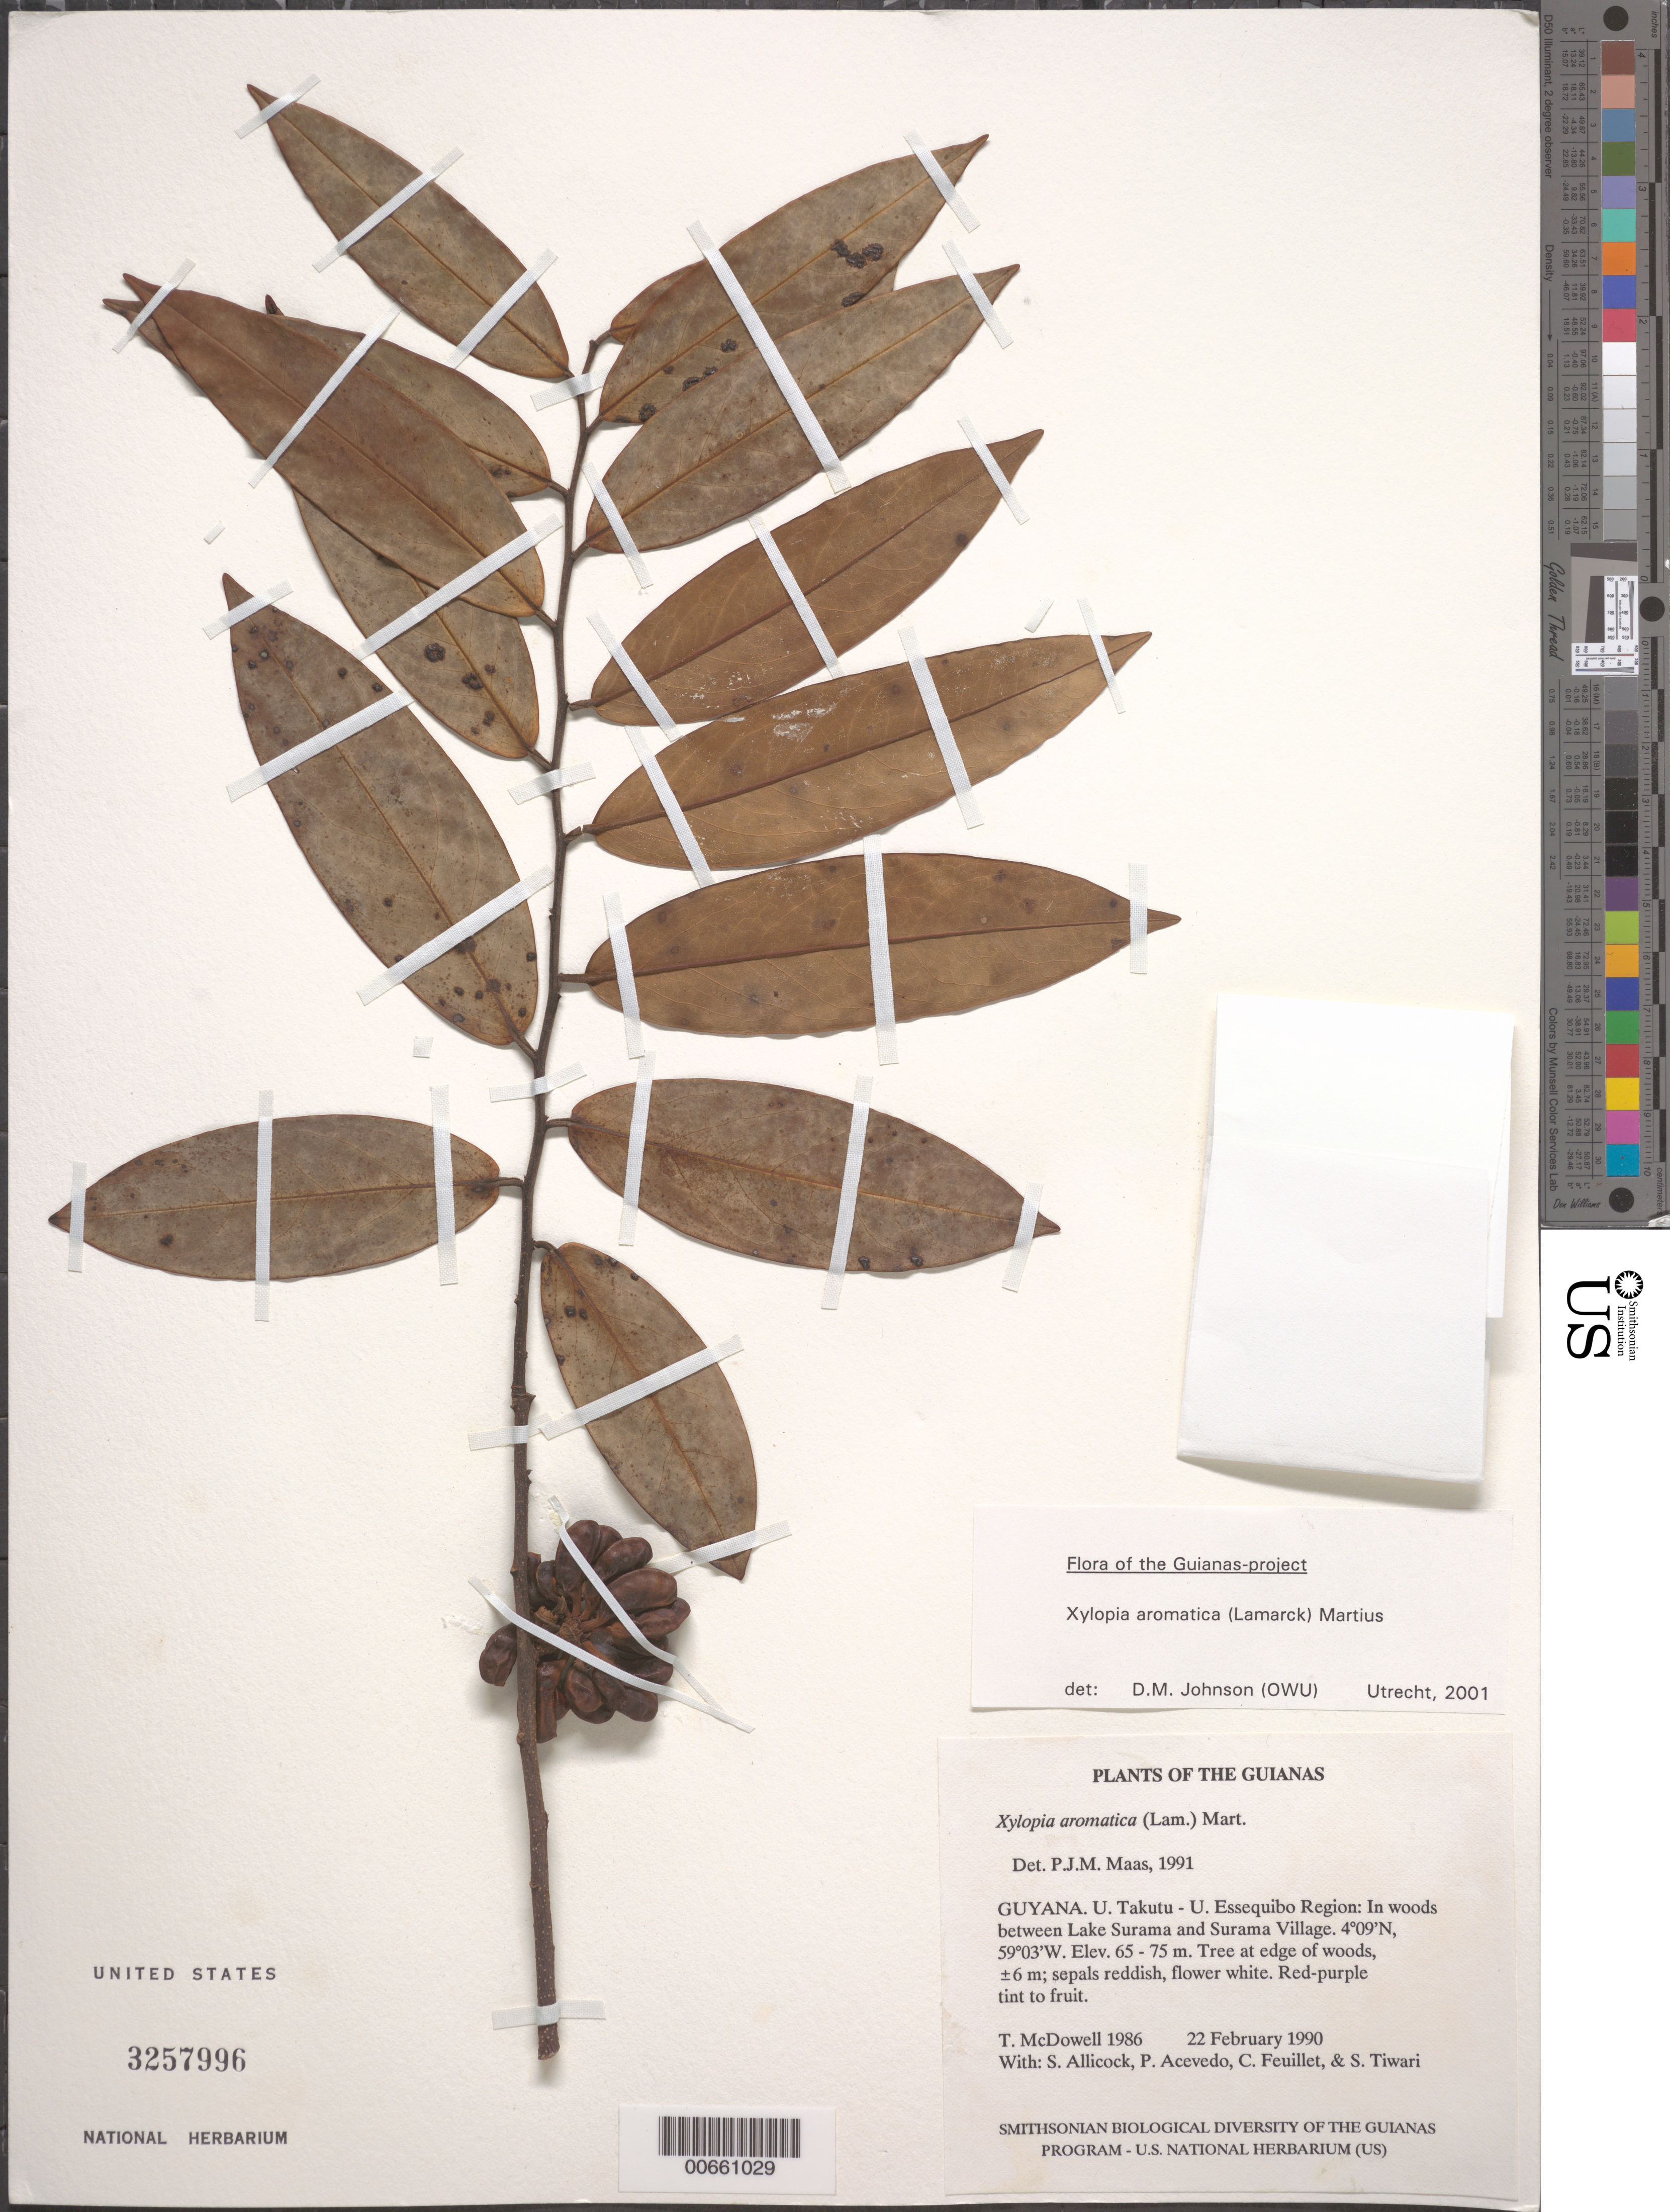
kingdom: Plantae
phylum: Tracheophyta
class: Magnoliopsida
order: Magnoliales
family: Annonaceae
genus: Xylopia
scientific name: Xylopia aromatica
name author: (Lam.) Mart.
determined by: Johnson, D. M.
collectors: T. McDowell, S. Allicock, P. Acevedo-Rodr., C. Feuillet & S. Tiwari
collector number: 1986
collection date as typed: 22 February 1990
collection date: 1990-02-22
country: Guyana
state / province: U. Takutu-U. Essequibo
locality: Between Lake Surama and Surama Village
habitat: Woods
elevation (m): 65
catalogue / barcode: US 3257996